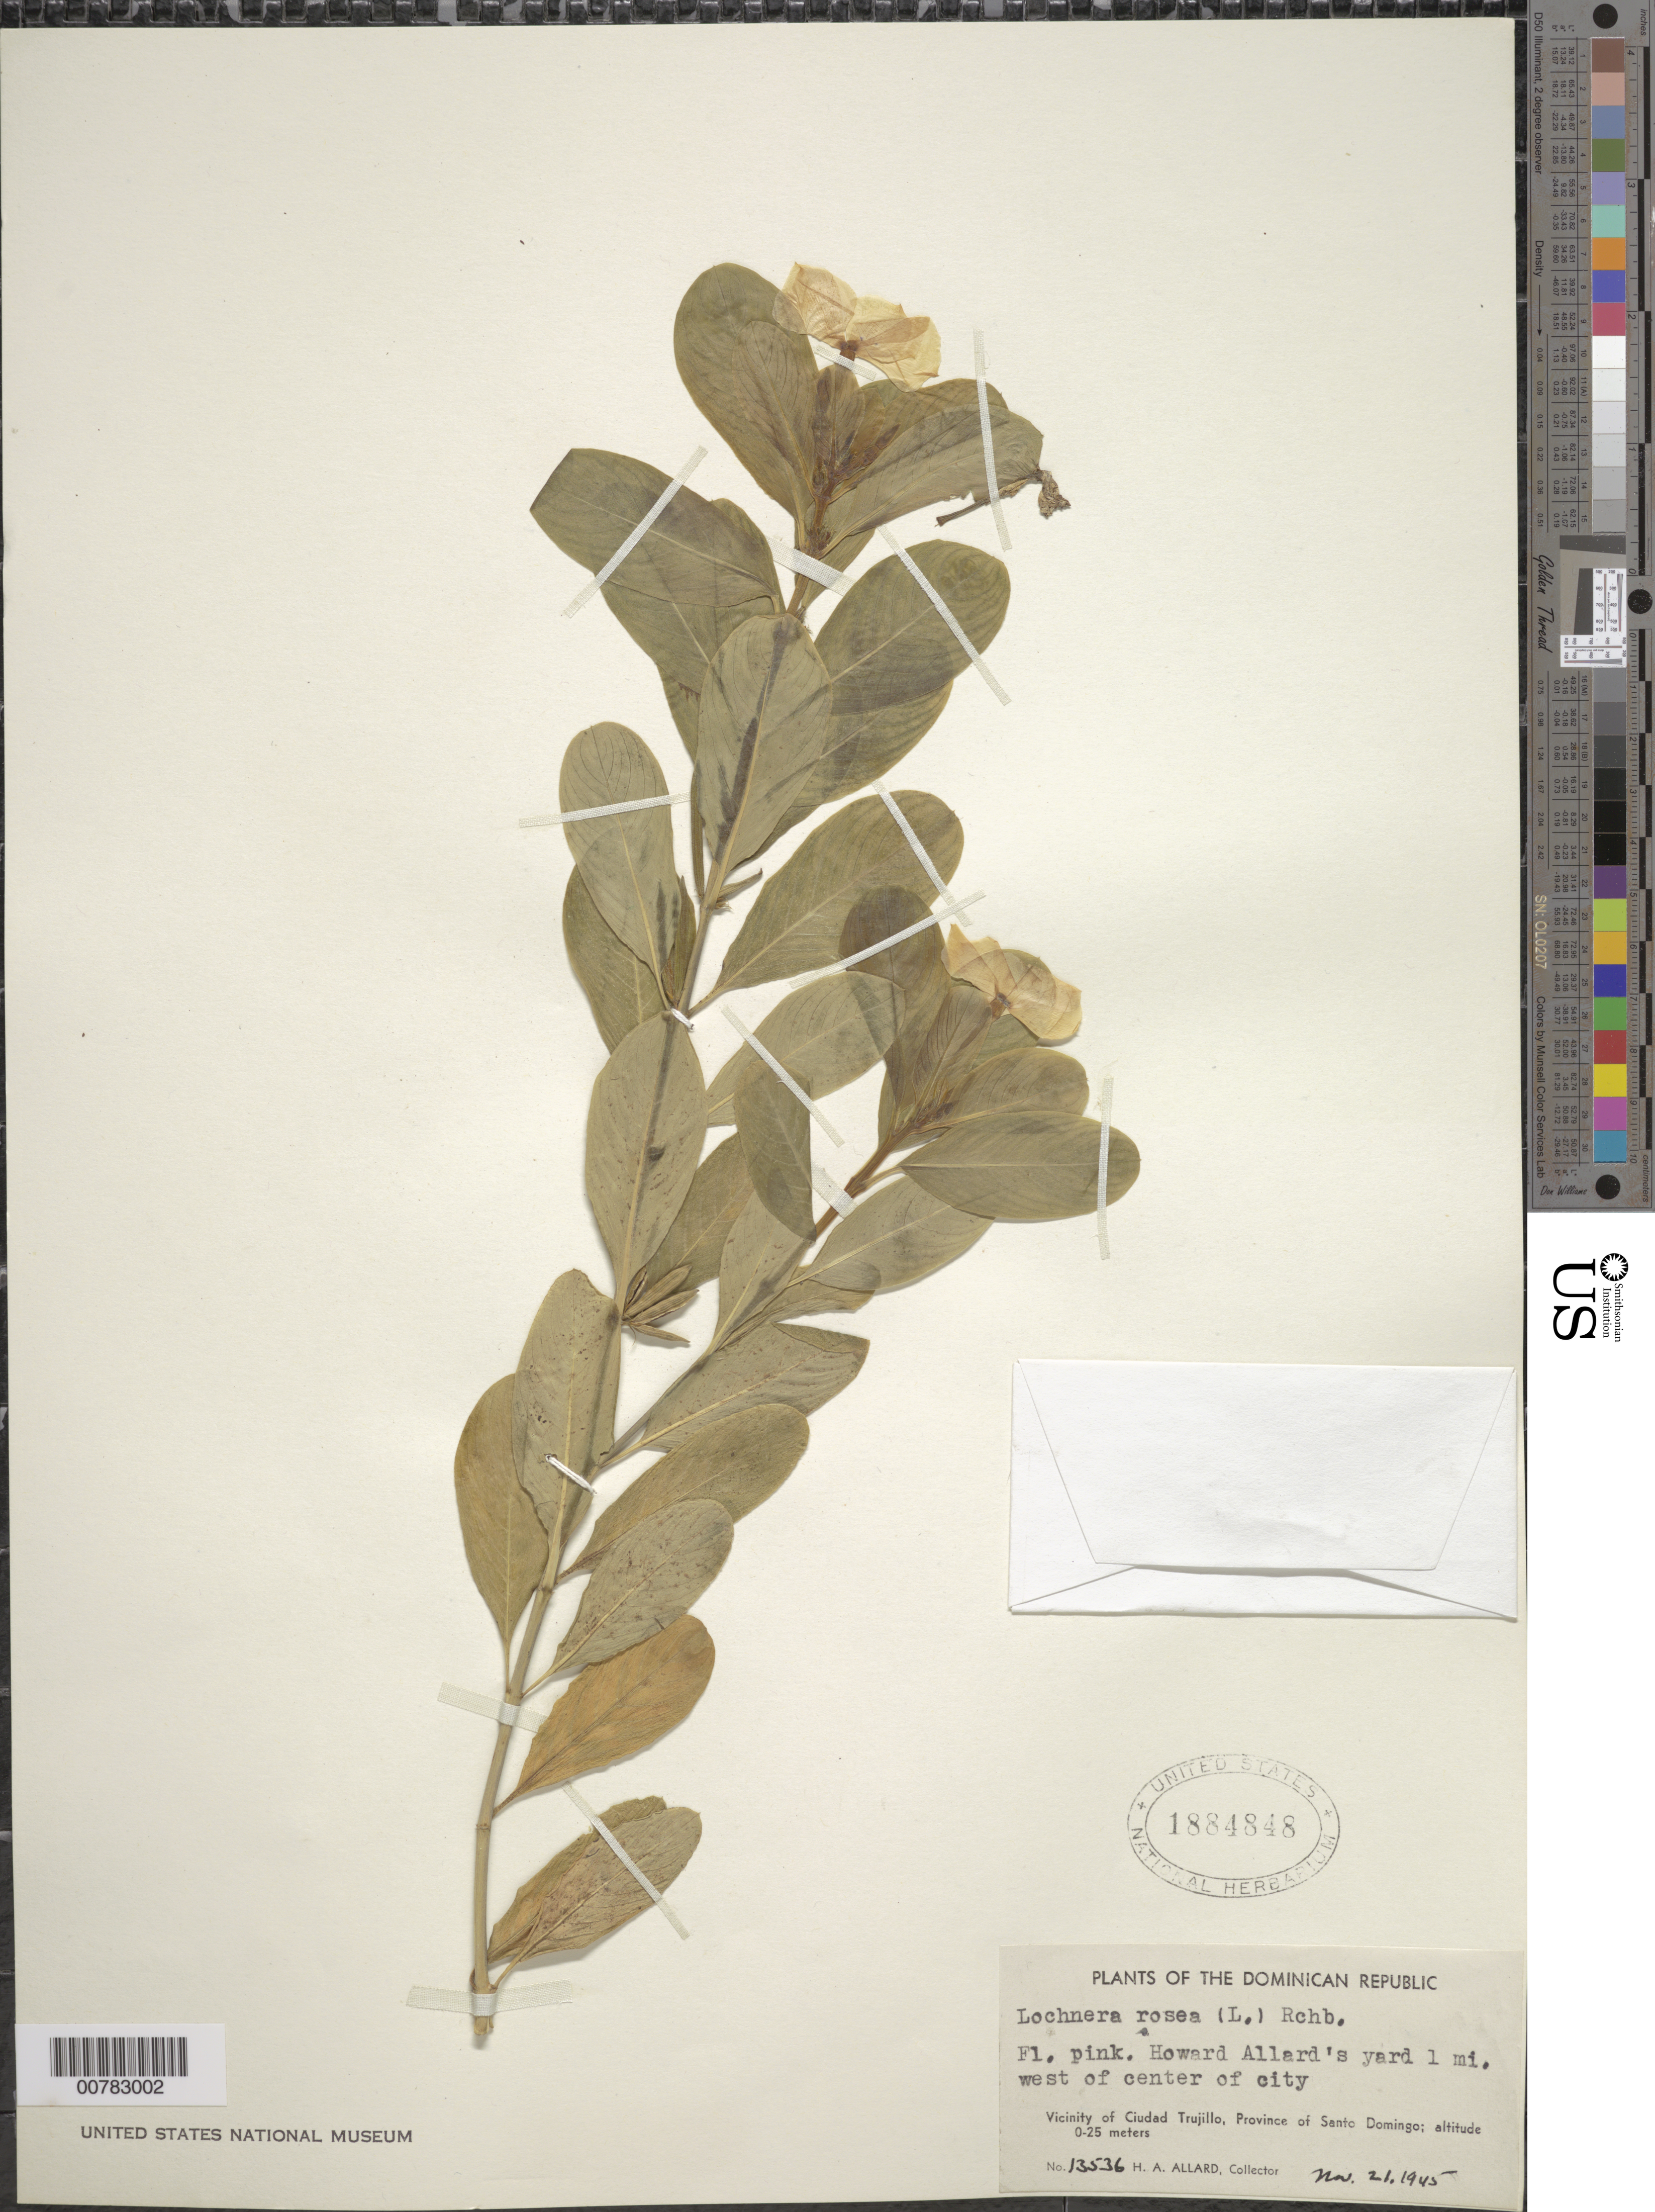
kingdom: Plantae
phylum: Tracheophyta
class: Magnoliopsida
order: Gentianales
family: Apocynaceae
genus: Catharanthus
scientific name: Catharanthus roseus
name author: (L.) G. Don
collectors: H. A. Allard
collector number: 13536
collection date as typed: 21 Nov 1945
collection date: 1945-11-21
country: Dominican Republic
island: Hispaniola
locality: Province of Santo Domingo, vicinity of Ciudad Trujillo, Howard Allard's yard, 1 mile west of center of city.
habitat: Yard.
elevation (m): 0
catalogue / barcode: US 1884848